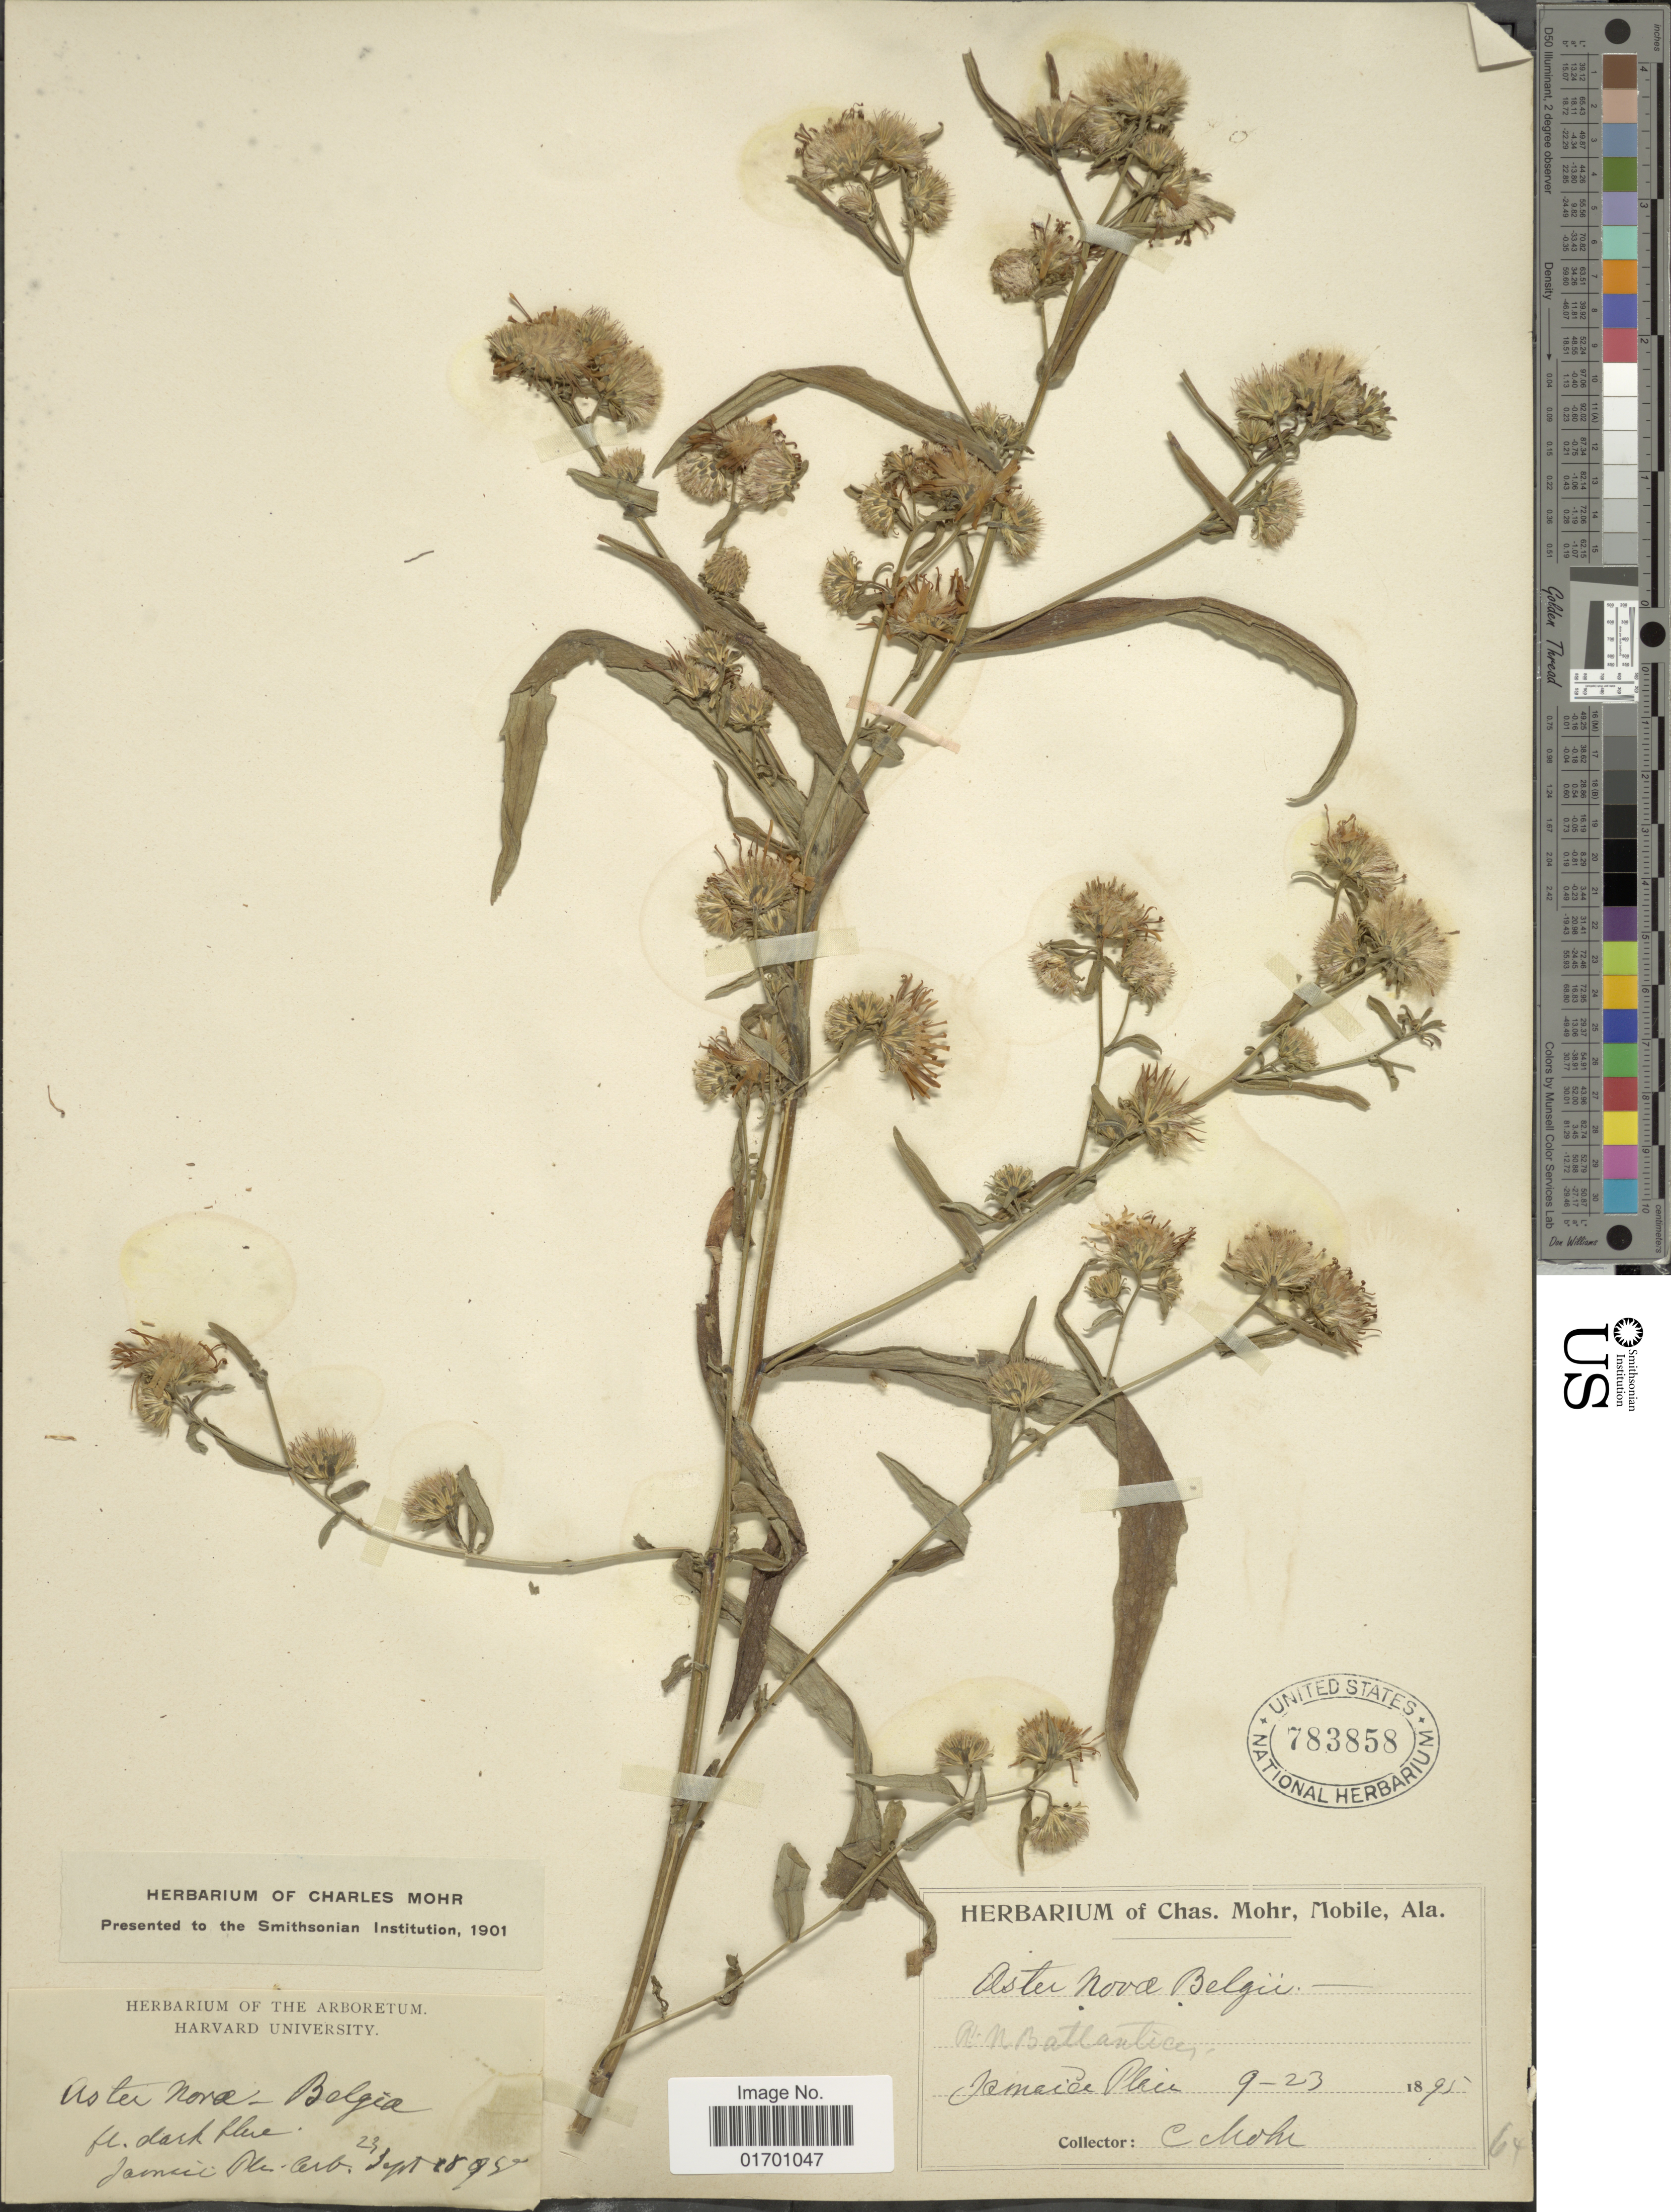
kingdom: Plantae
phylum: Tracheophyta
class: Magnoliopsida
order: Asterales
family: Asteraceae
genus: Symphyotrichum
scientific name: Symphyotrichum novi-belgii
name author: (L.) G.L. Nesom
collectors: Mohr, C. T. (herbarium)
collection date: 1895-09-23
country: United States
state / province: Massachusetts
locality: Jamaica Plain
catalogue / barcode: US 783858